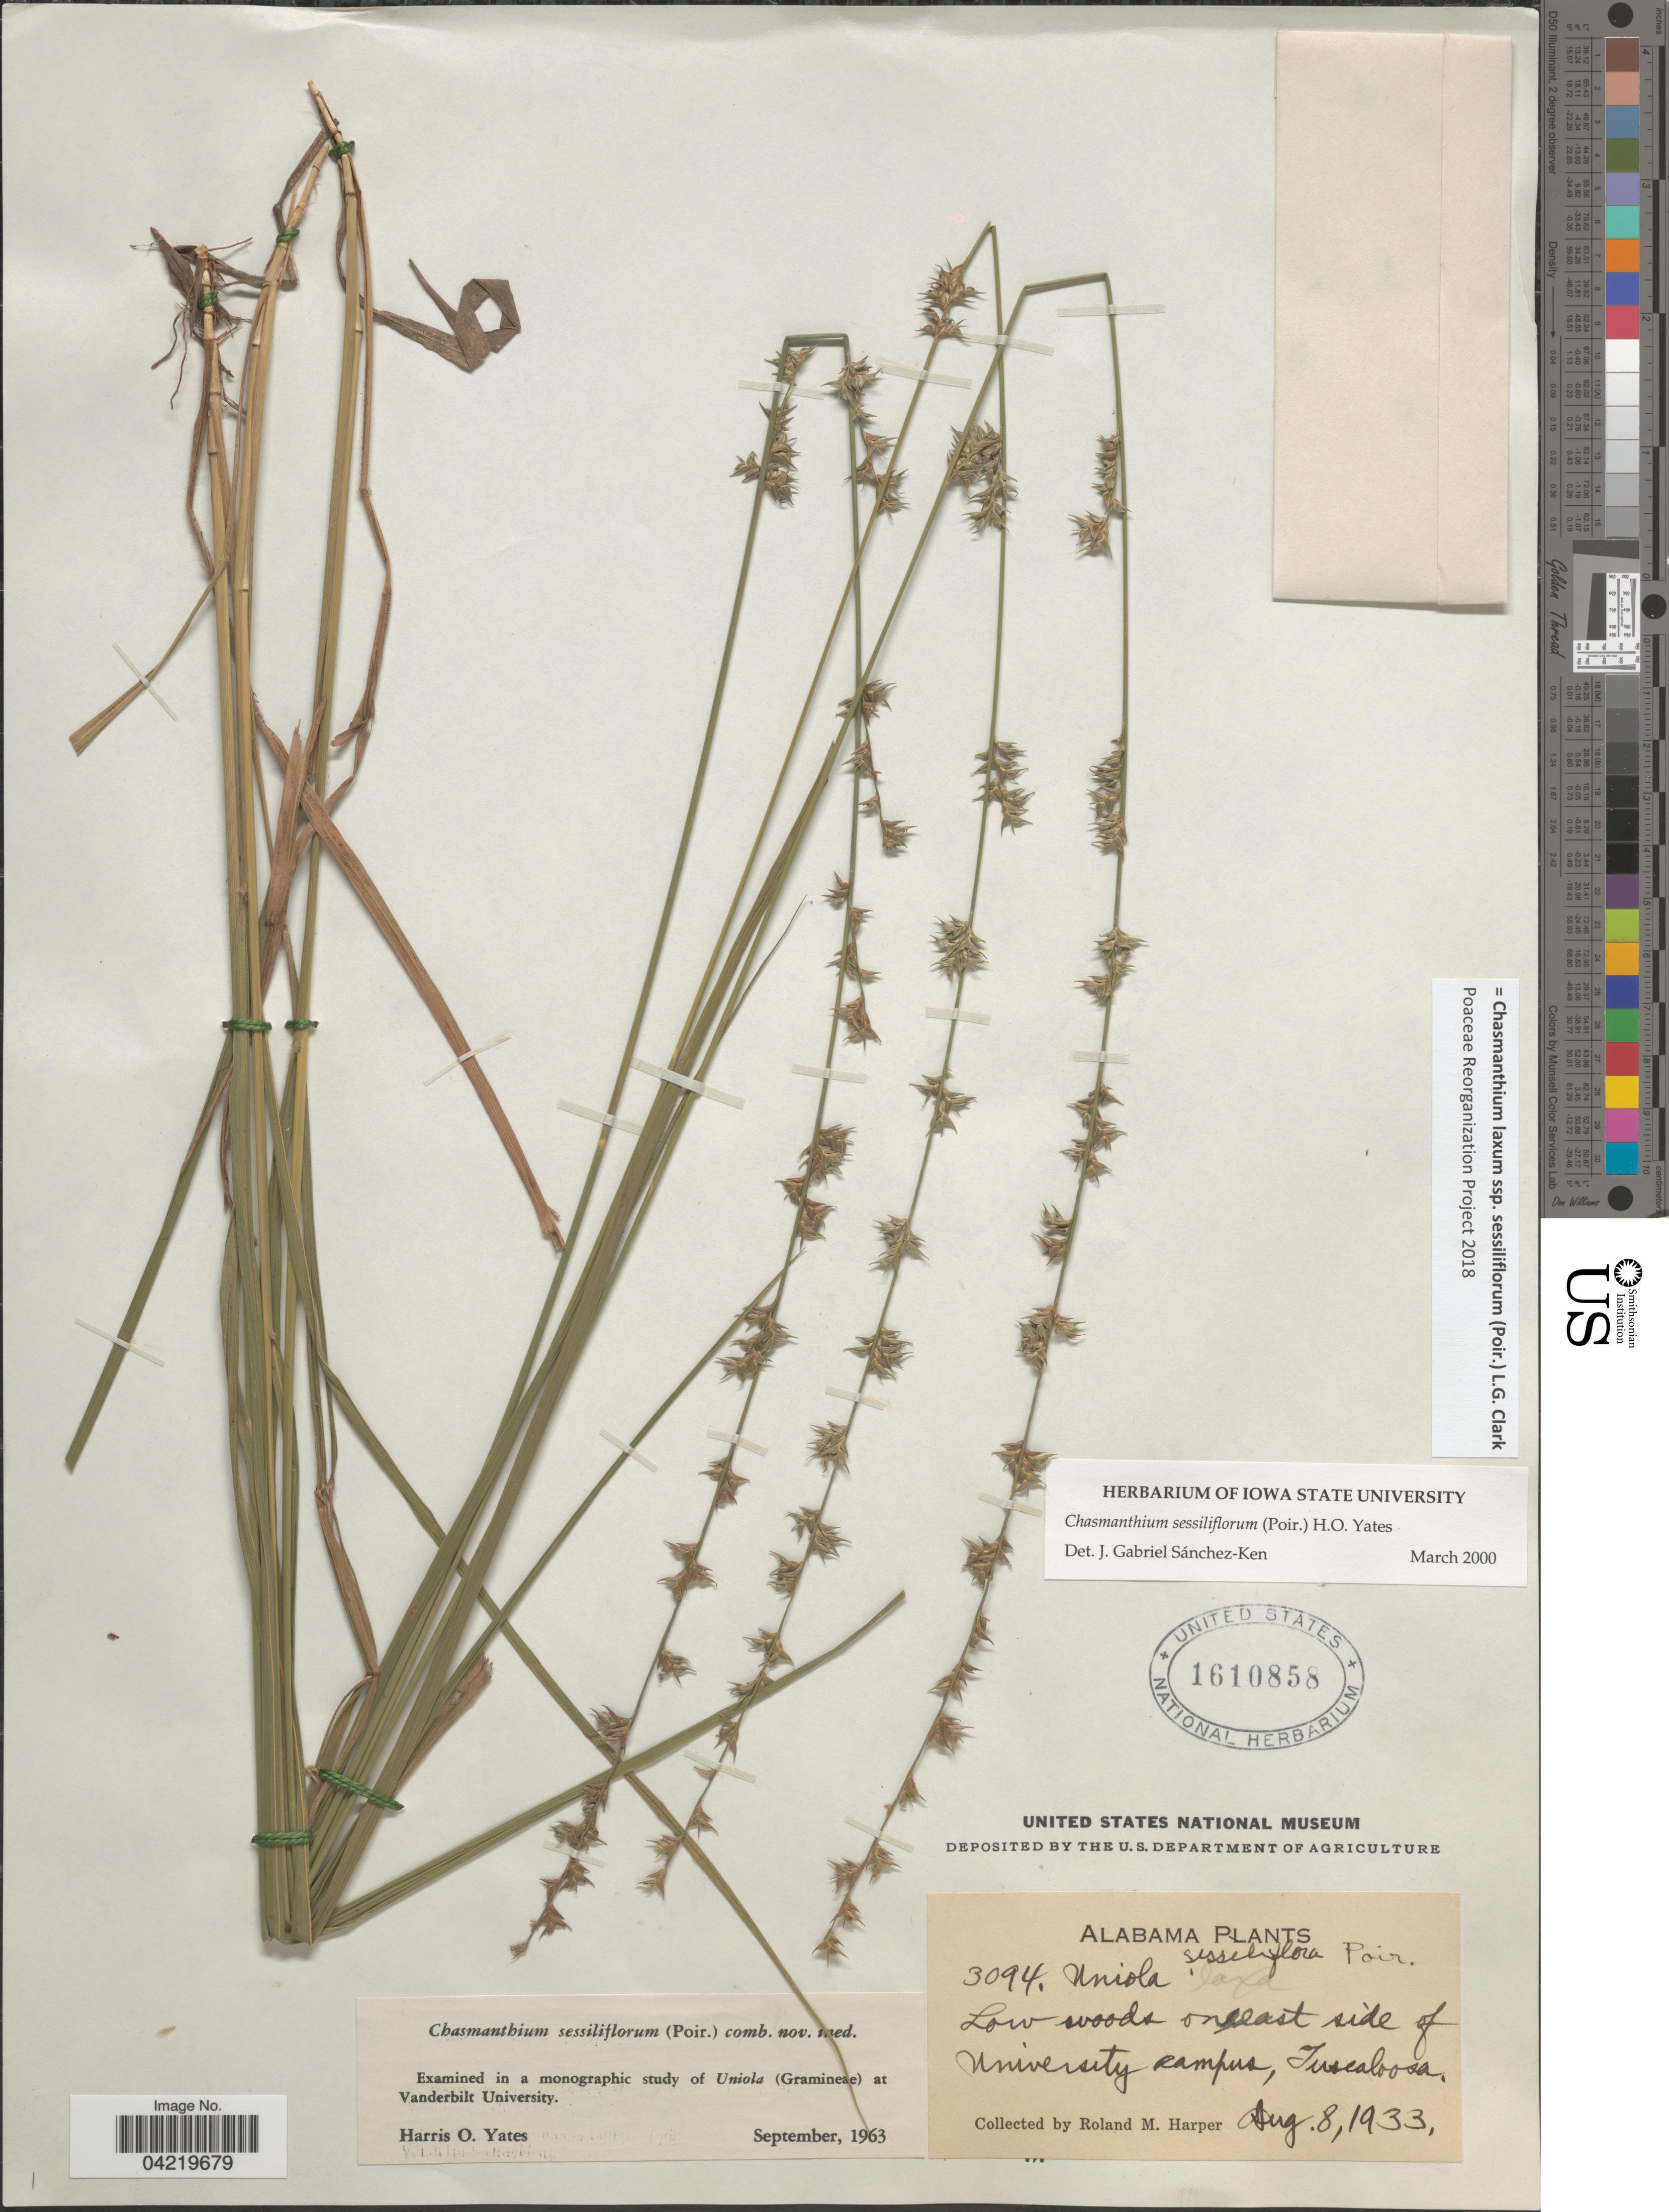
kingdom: Plantae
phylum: Tracheophyta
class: Liliopsida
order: Poales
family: Poaceae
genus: Chasmanthium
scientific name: Chasmanthium laxum subsp. sessiliflorum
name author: (L.) H.O. Yates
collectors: R. M. Harper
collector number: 3094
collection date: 1933-08-08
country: United States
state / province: Alabama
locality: Low woods on east side of University campus, Tuscaloosa.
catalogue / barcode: US 1610858